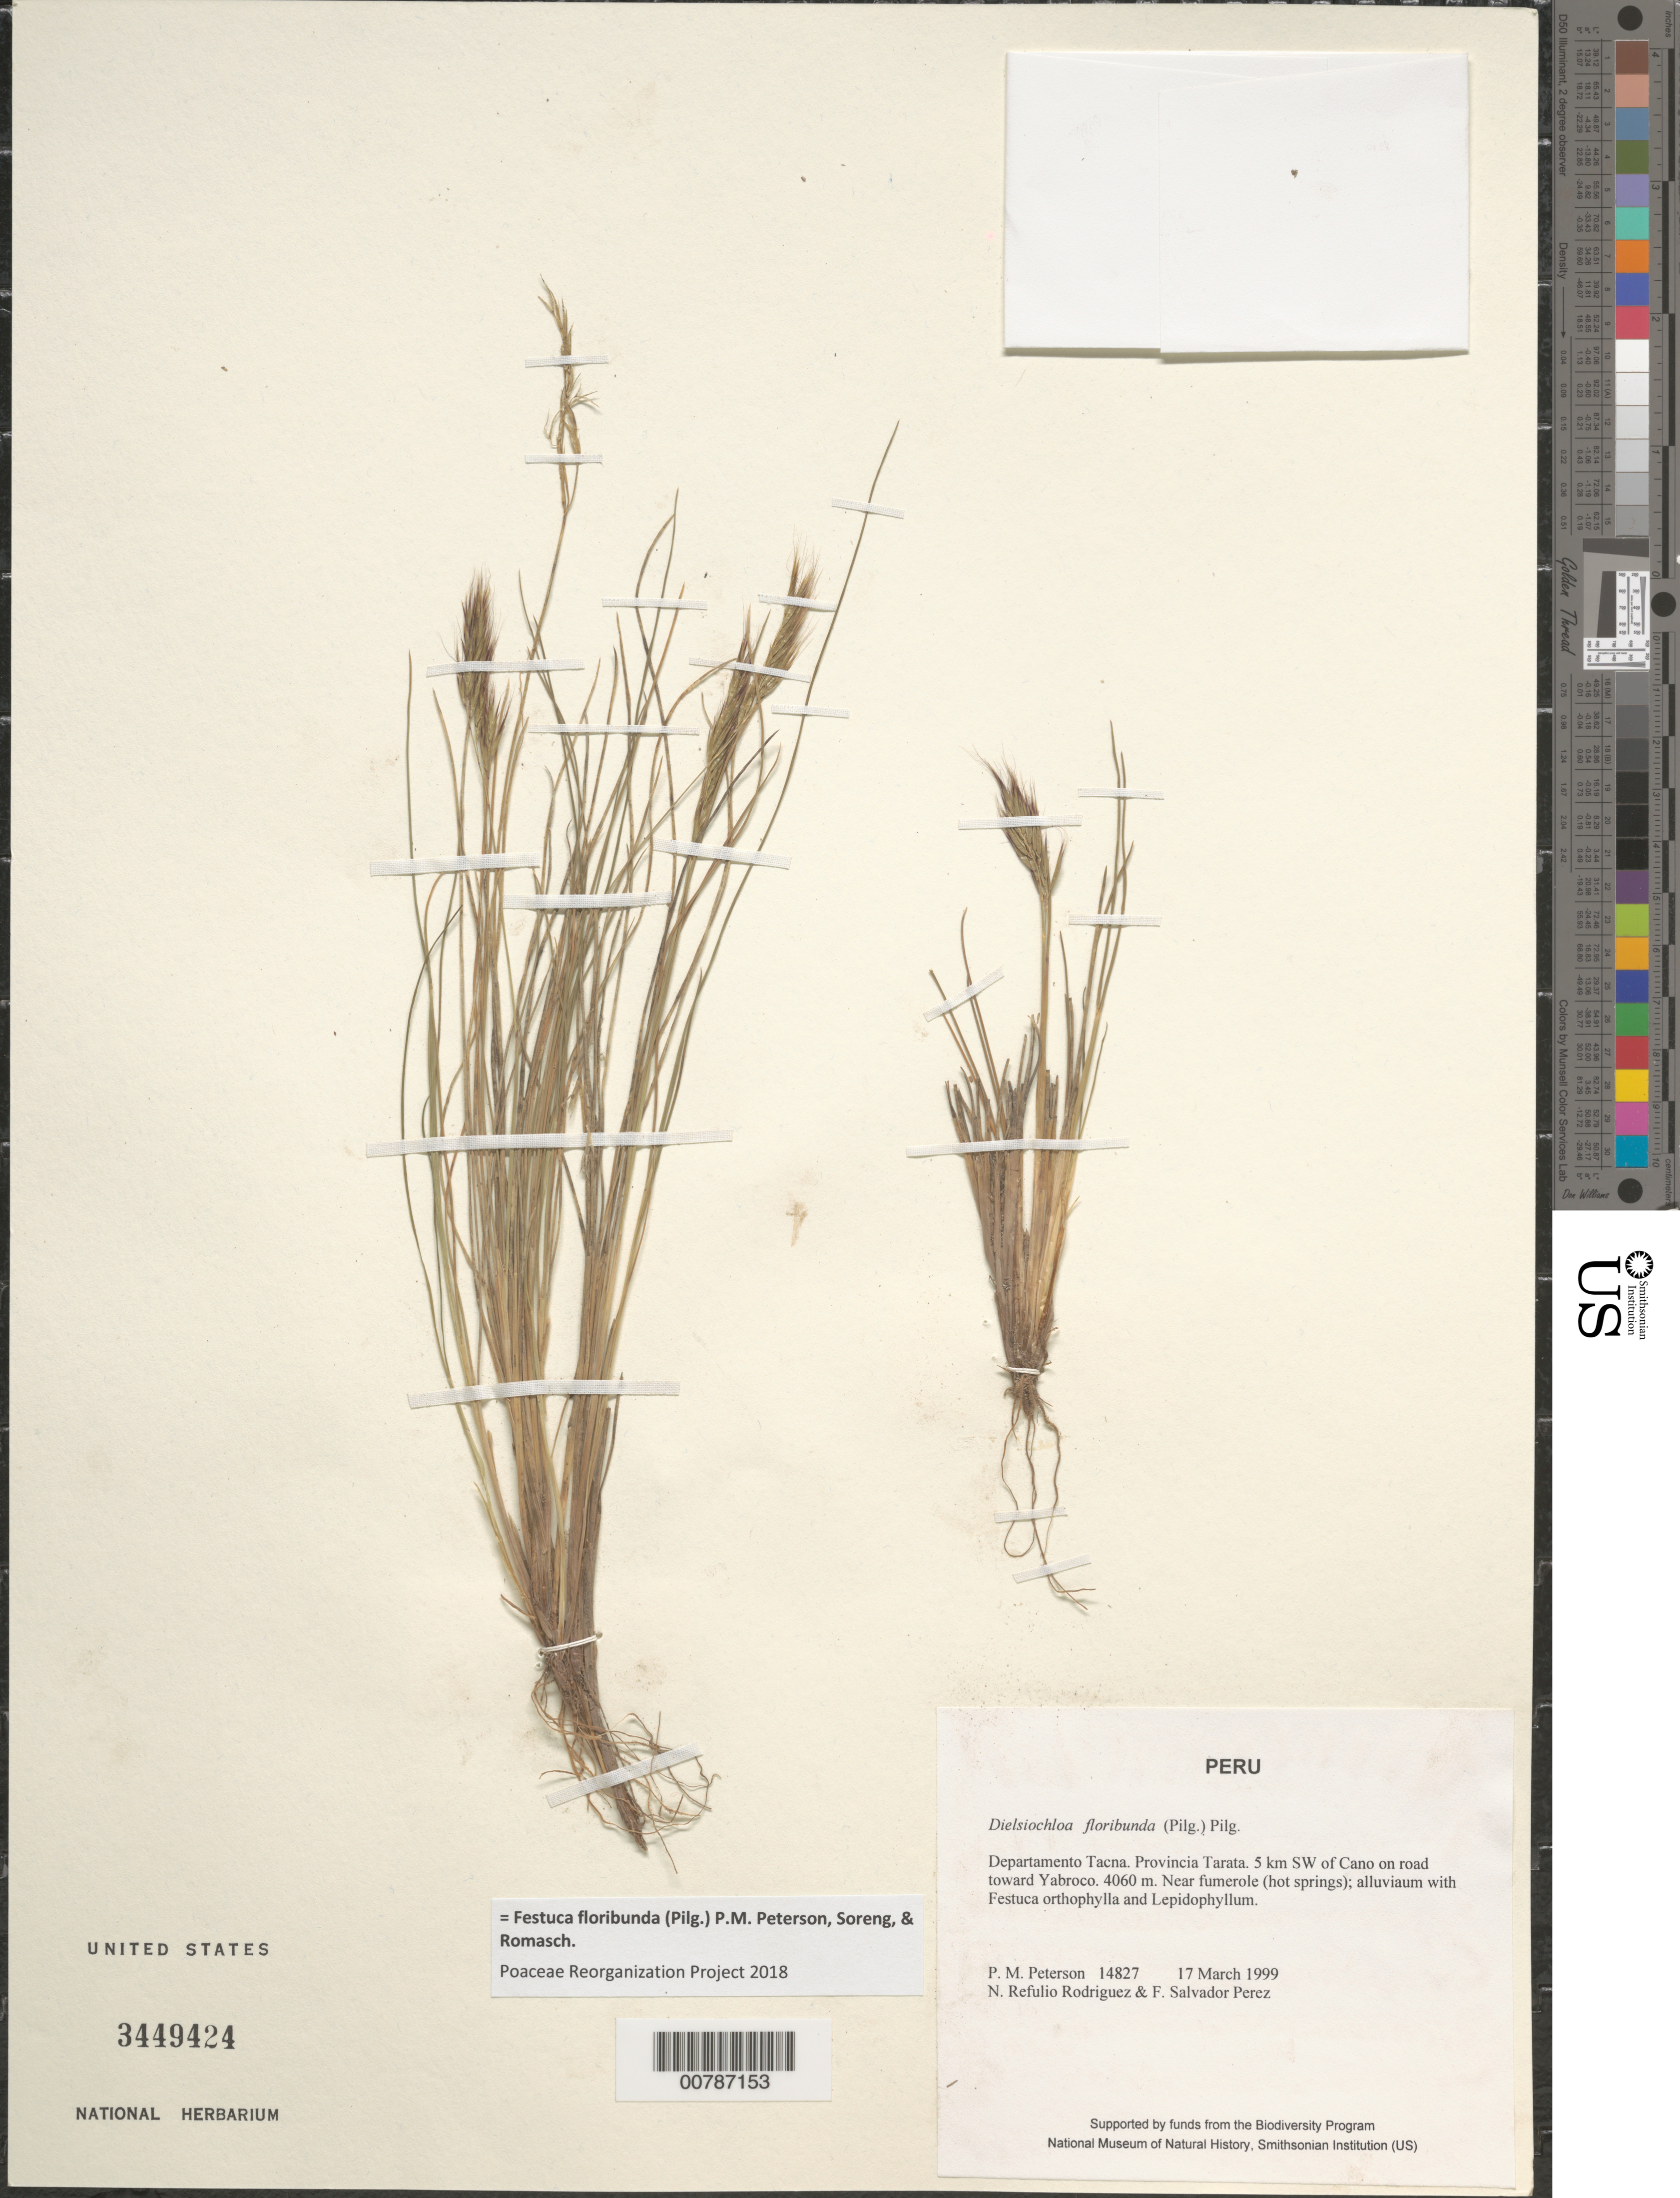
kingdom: Plantae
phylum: Tracheophyta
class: Liliopsida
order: Poales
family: Poaceae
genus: Festuca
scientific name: Festuca floribunda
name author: (Pilg.) P.M. Peterson et al.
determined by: Poaceae Reorganization Project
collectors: P. M. Peterson, N. Refulio-Rodríguez & F. Salvador Perez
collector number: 14827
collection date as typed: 17 Mar 1999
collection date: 1999-03-17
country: Peru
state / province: Tacna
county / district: Tarata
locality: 5 km SW of Cano on road toward Yabroco.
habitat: Near fumerole (hot springs); alluviaum with Festuca orthophylla and Lepidophyllum.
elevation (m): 4060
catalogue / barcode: US 3449424